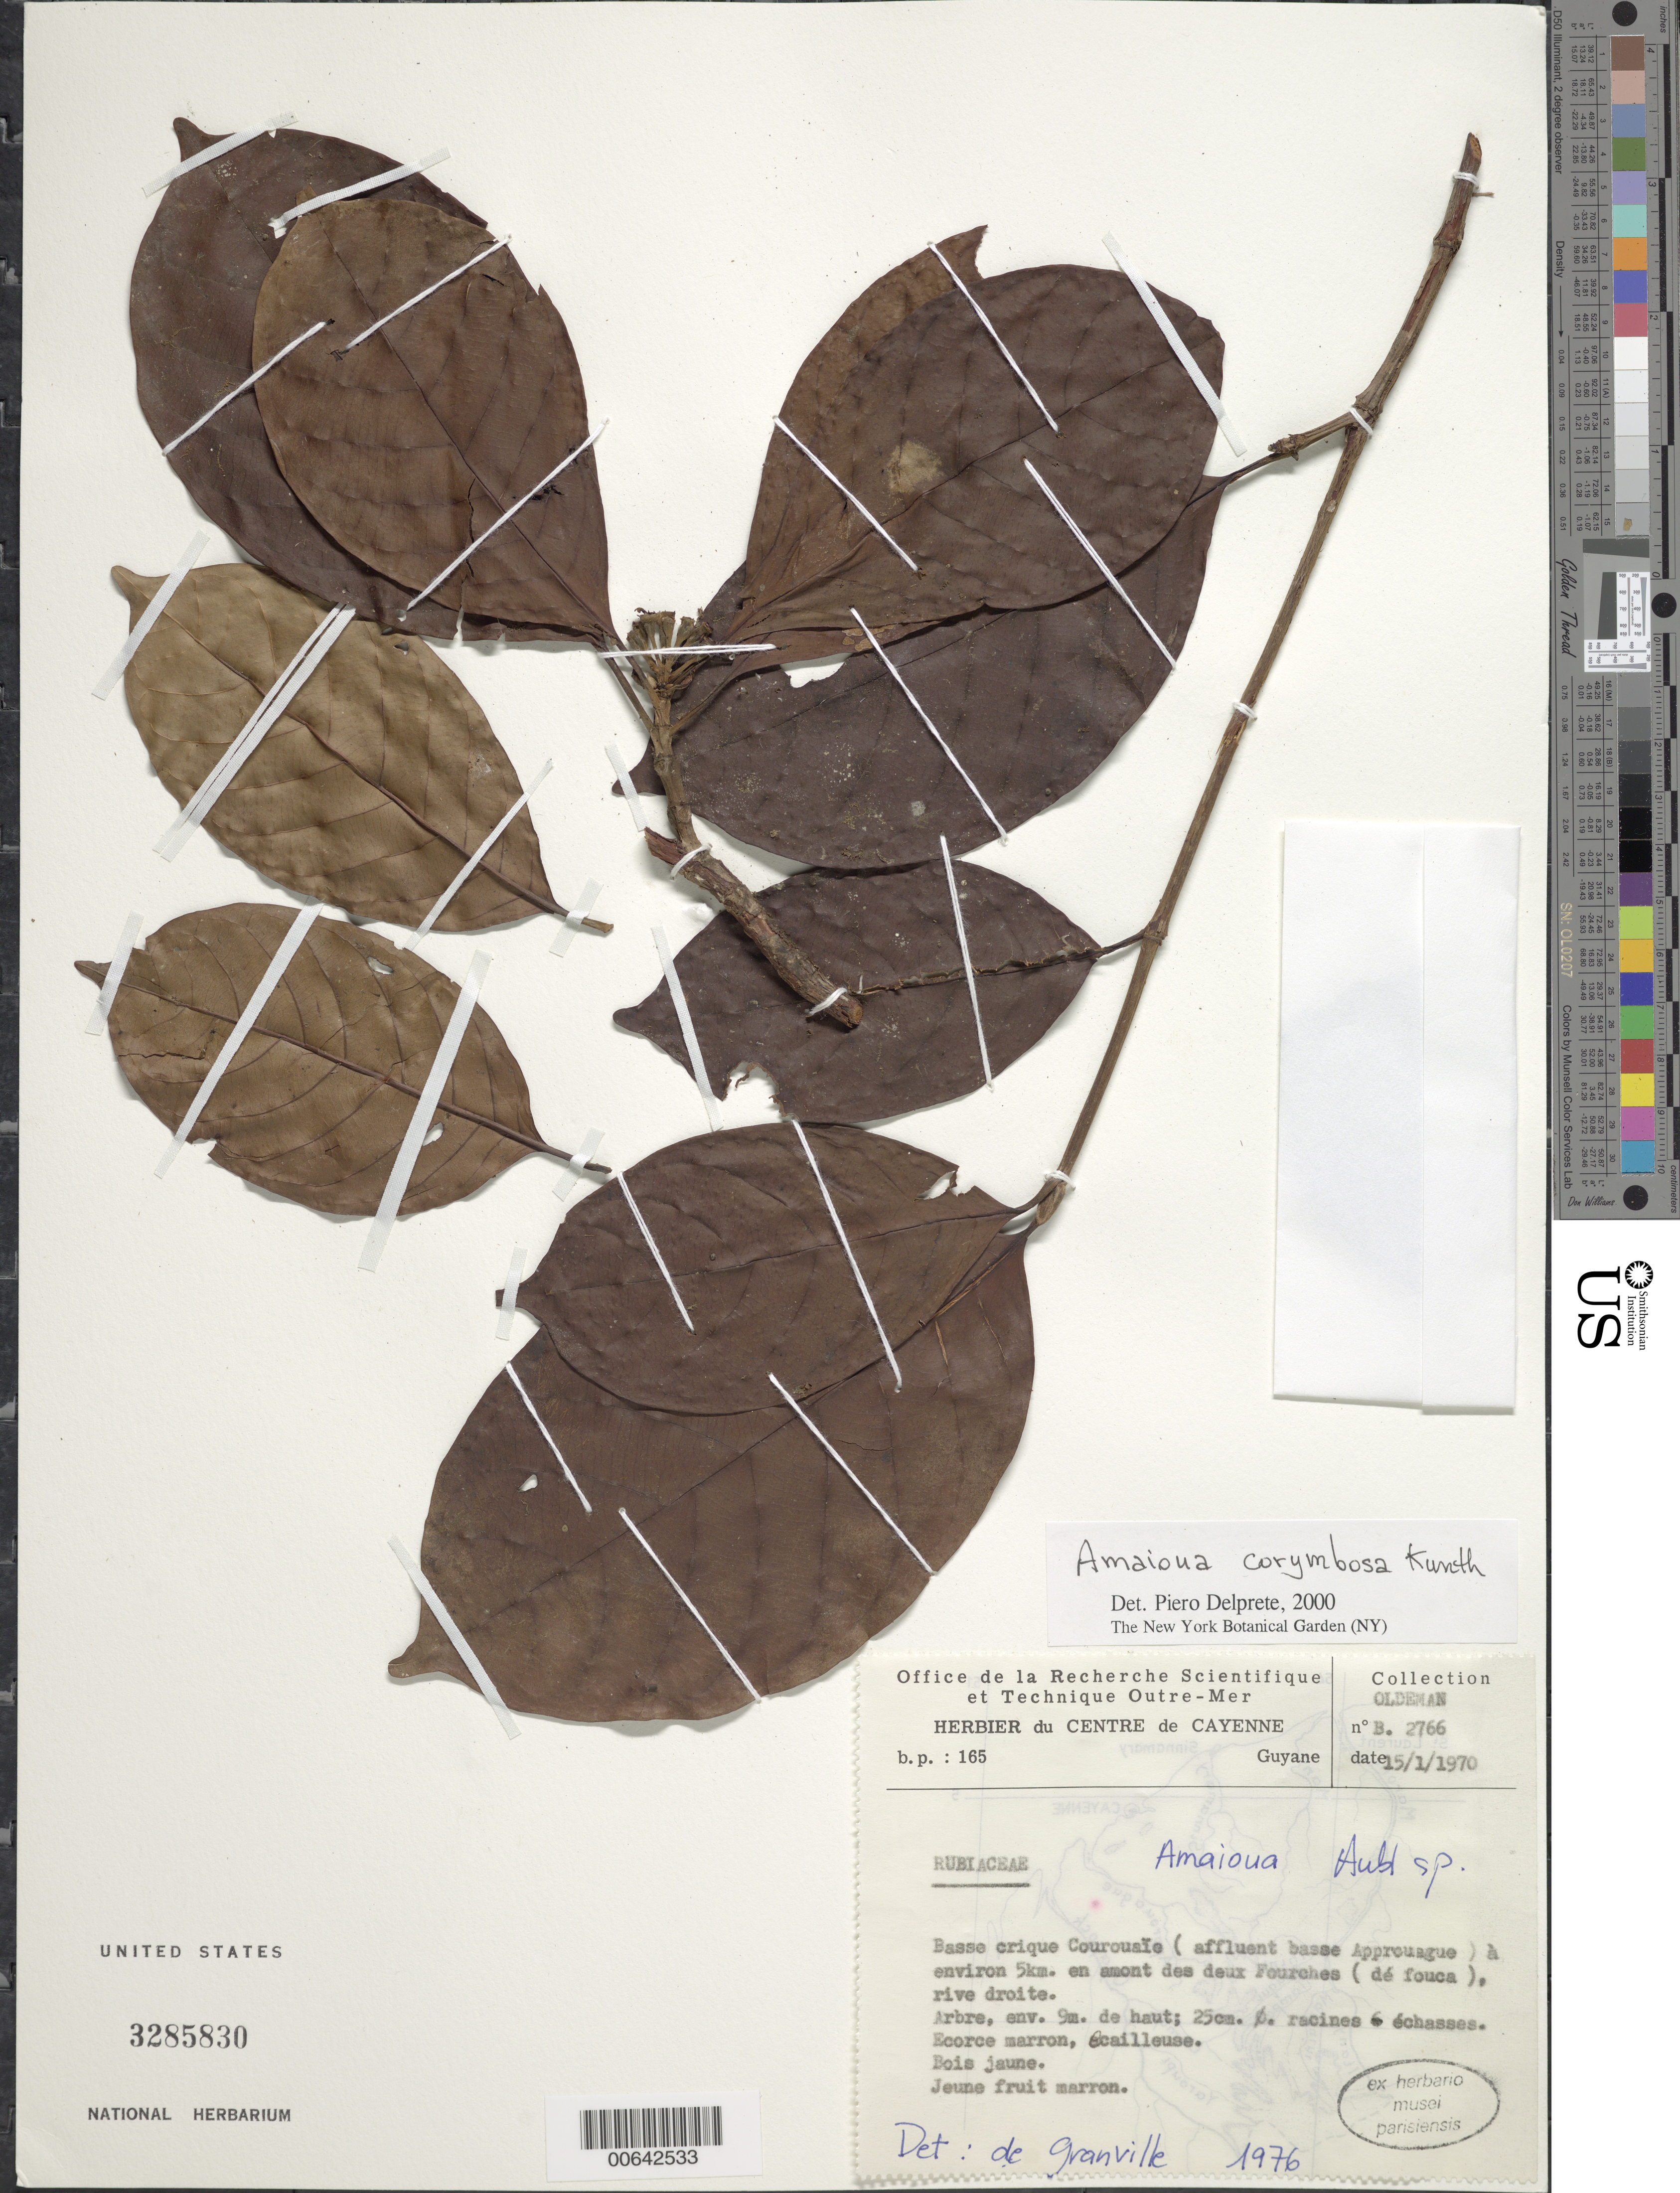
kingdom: Plantae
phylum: Tracheophyta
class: Magnoliopsida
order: Gentianales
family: Rubiaceae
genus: Amaioua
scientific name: Amaioua corymbosa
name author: Kunth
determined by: Delprete, P. G., Herb. de Guyane Cay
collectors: R. Oldeman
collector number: B 2766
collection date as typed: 15-Jan-70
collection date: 1970-01-15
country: French Guiana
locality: Basse crique Courouaïe (affluent basse Approuague), a environ 5 km en amont des deux Fourches (de fouca), rive droite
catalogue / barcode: US 3285830